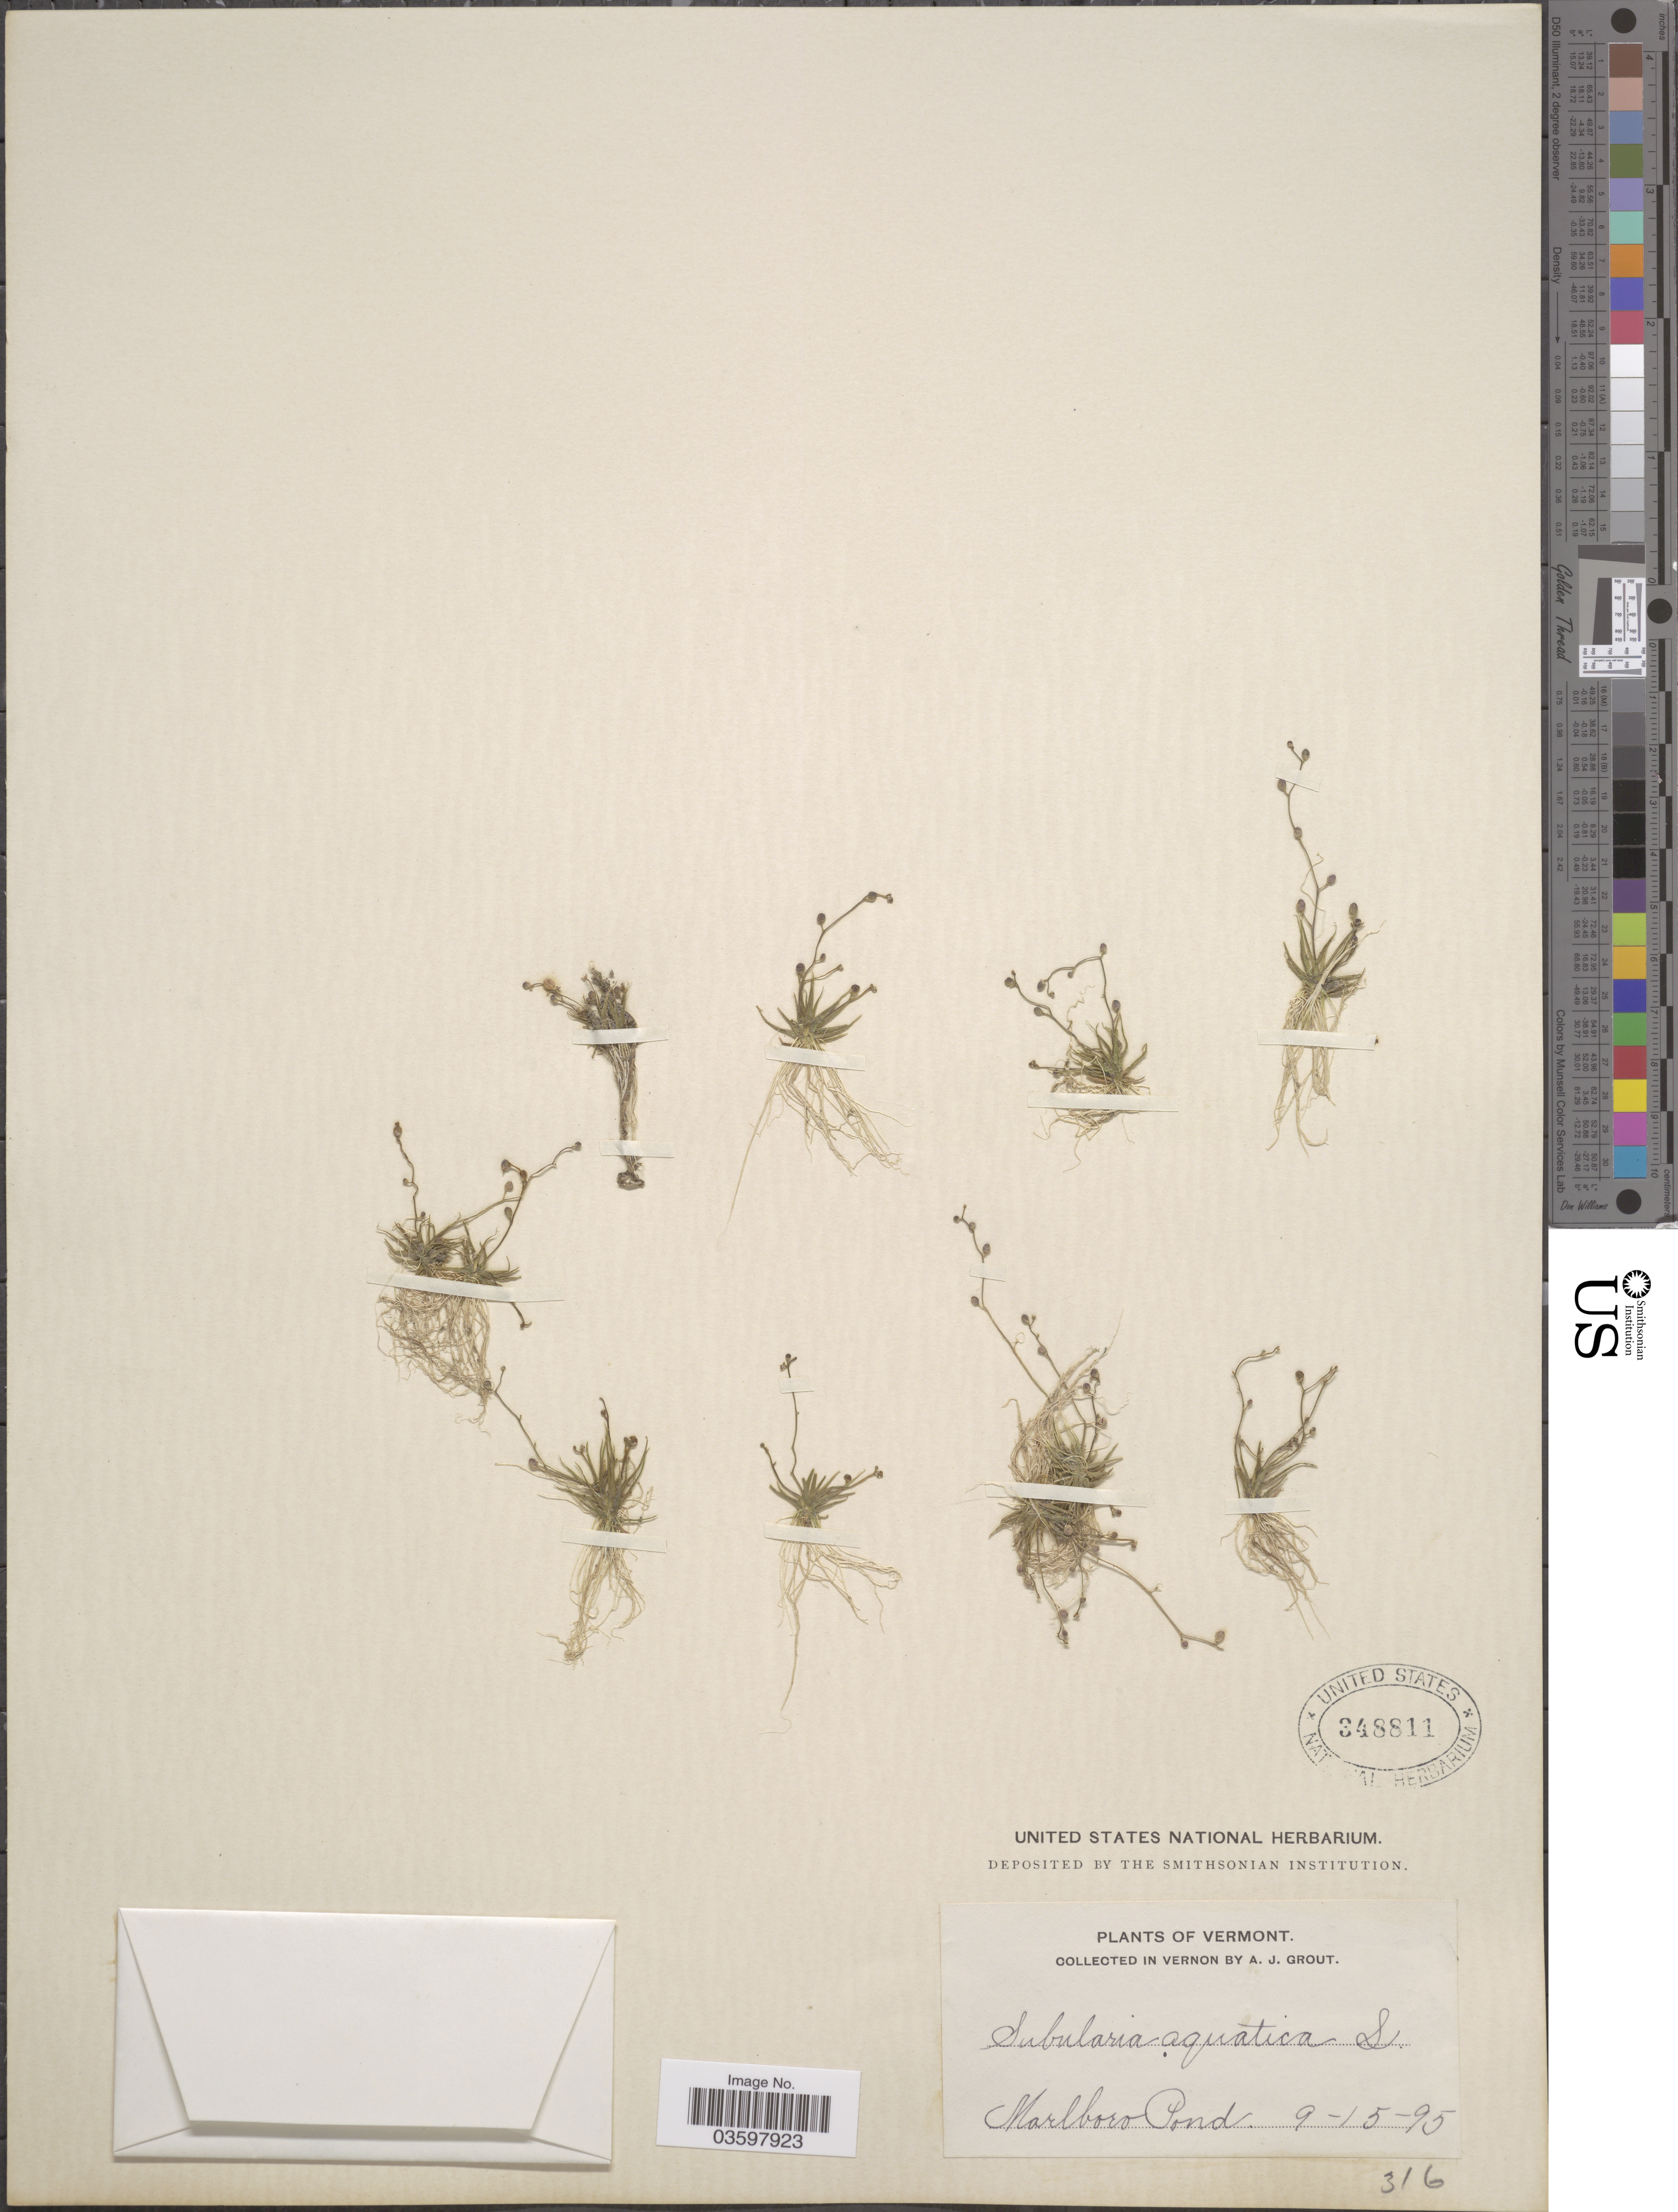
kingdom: Plantae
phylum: Tracheophyta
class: Magnoliopsida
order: Brassicales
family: Brassicaceae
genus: Subularia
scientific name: Subularia aquatica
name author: L.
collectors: A. J. Grout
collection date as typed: Transcribed d/m/y: 15/9/95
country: United States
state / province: Vermont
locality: Vernon. Marlboro Pond.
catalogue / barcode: US 348811